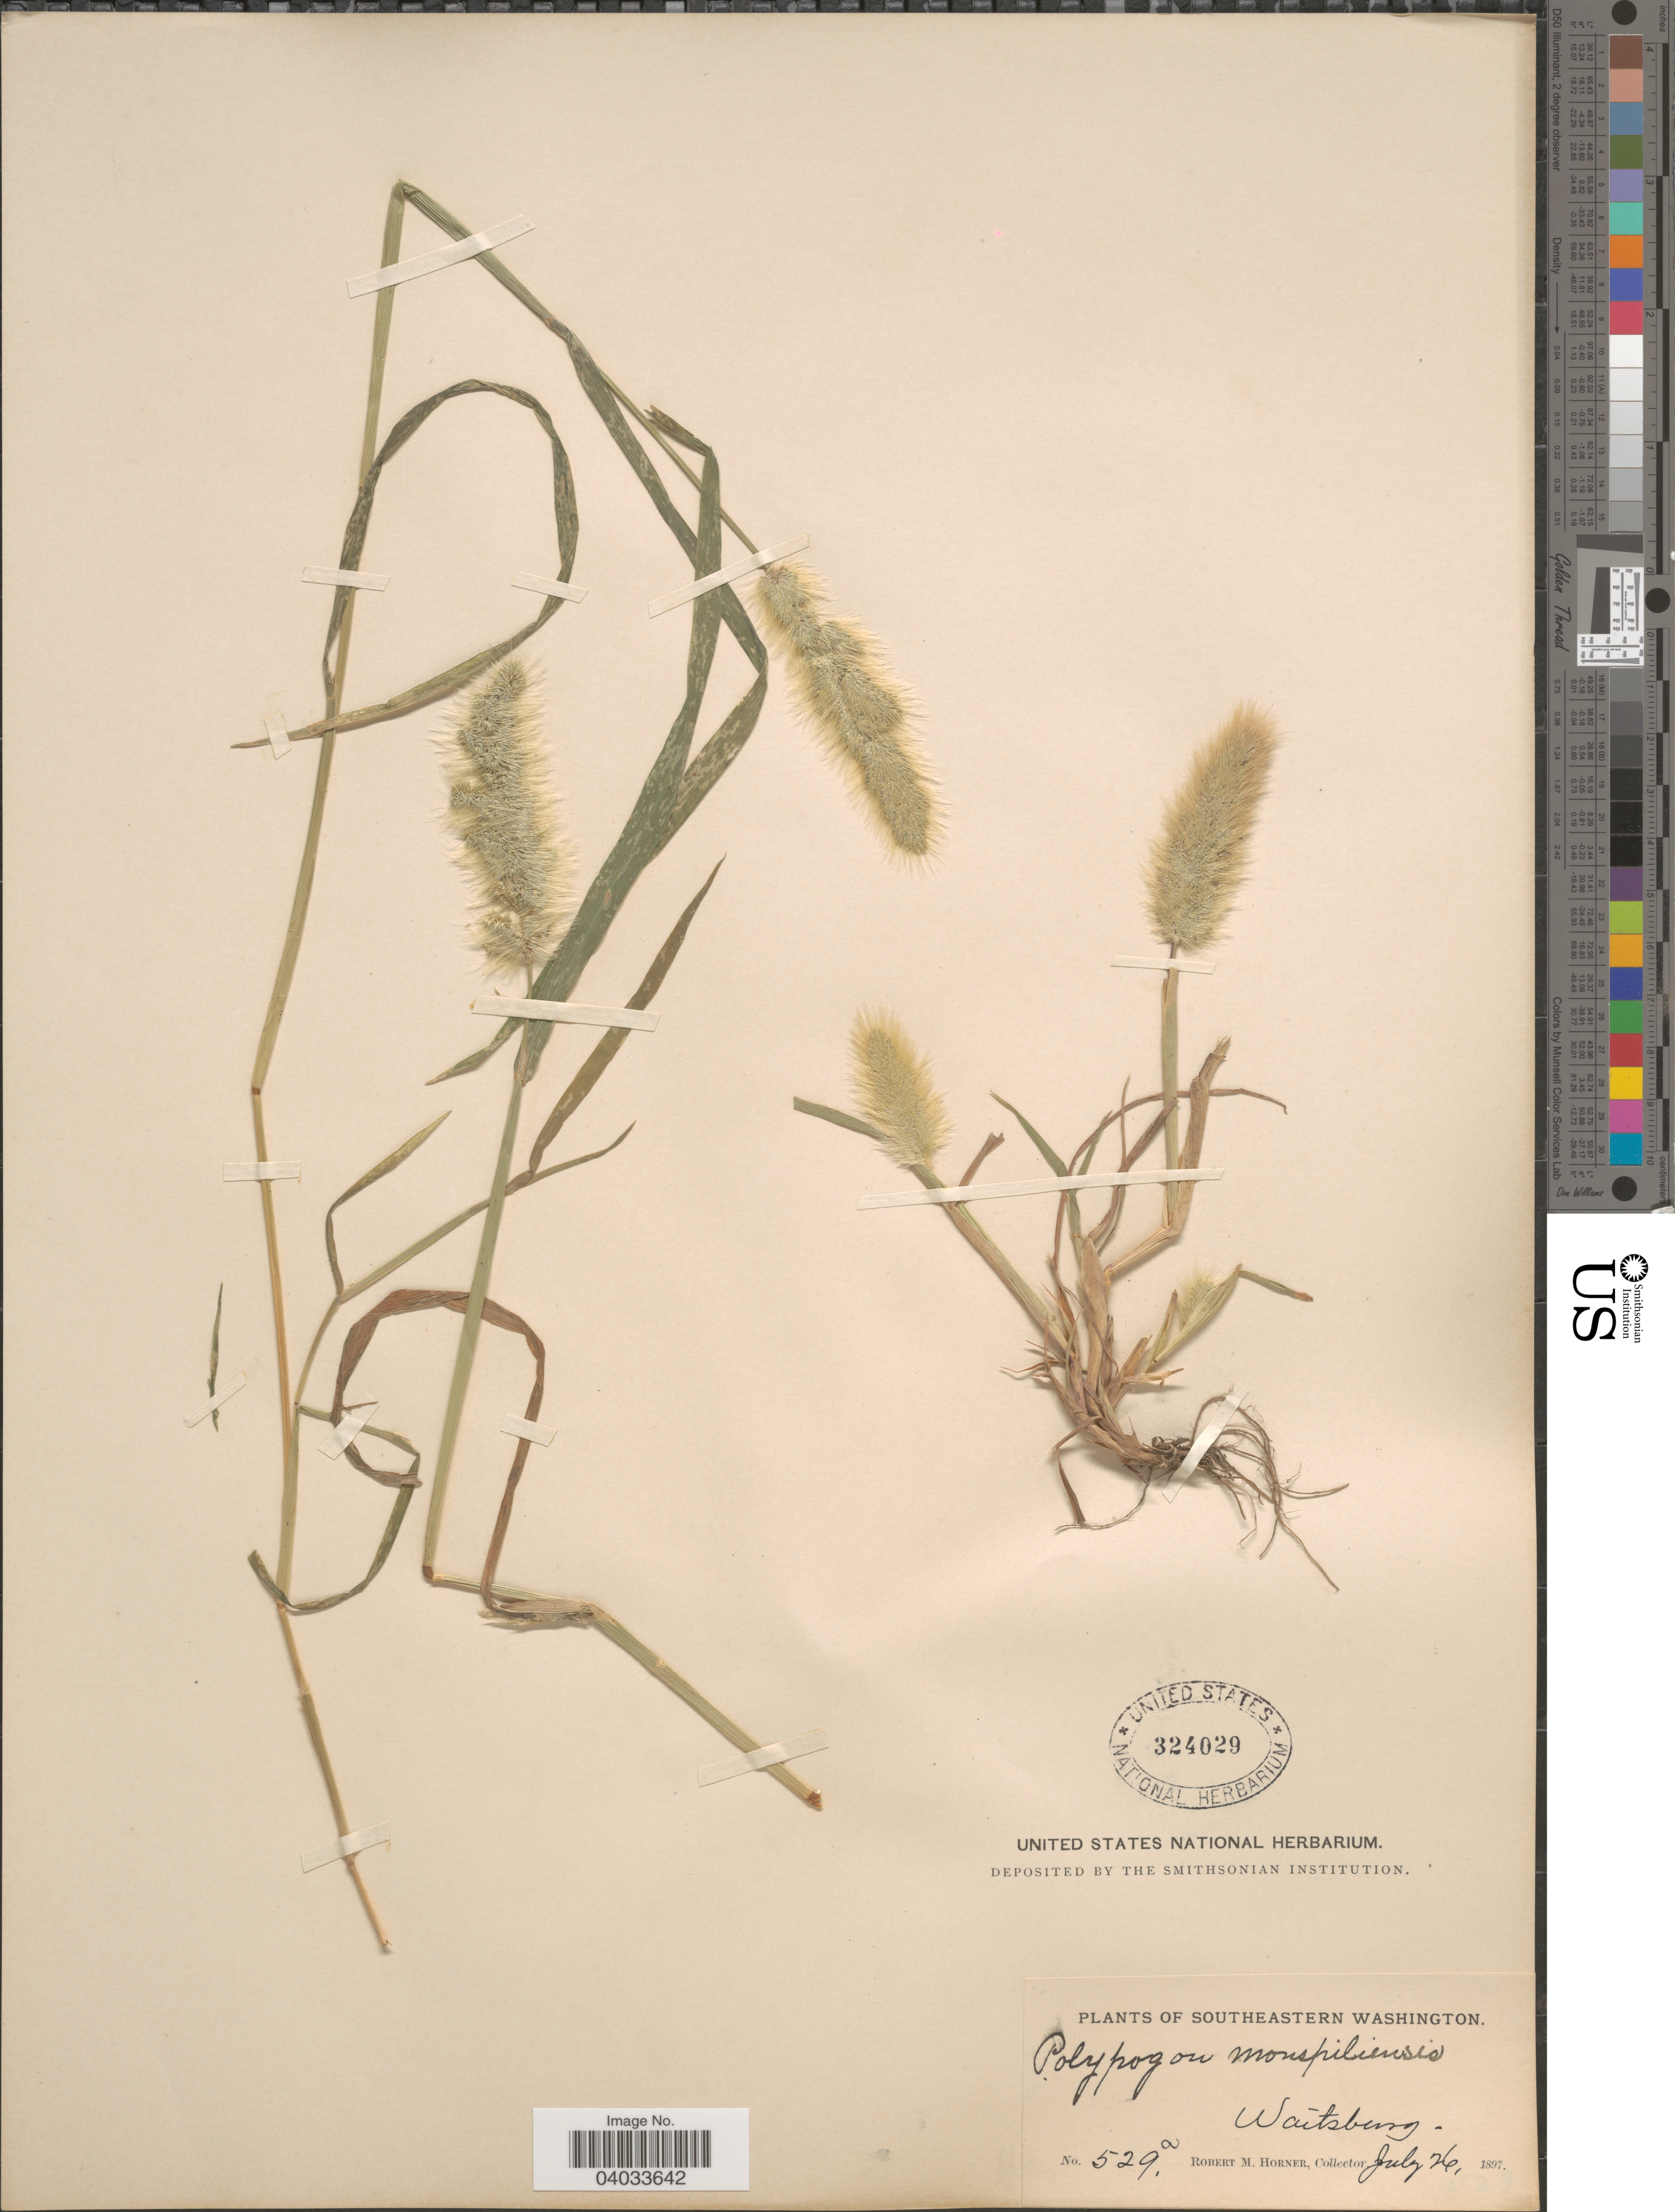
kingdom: Plantae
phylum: Tracheophyta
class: Liliopsida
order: Poales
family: Poaceae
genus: Polypogon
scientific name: Polypogon monspeliensis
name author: (L.) Desf.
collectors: R. Horner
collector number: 529a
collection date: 1897-07-26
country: United States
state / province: Washington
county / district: Walla Walla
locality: Southeastern Washington. Waitsburg.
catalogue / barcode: US 324029